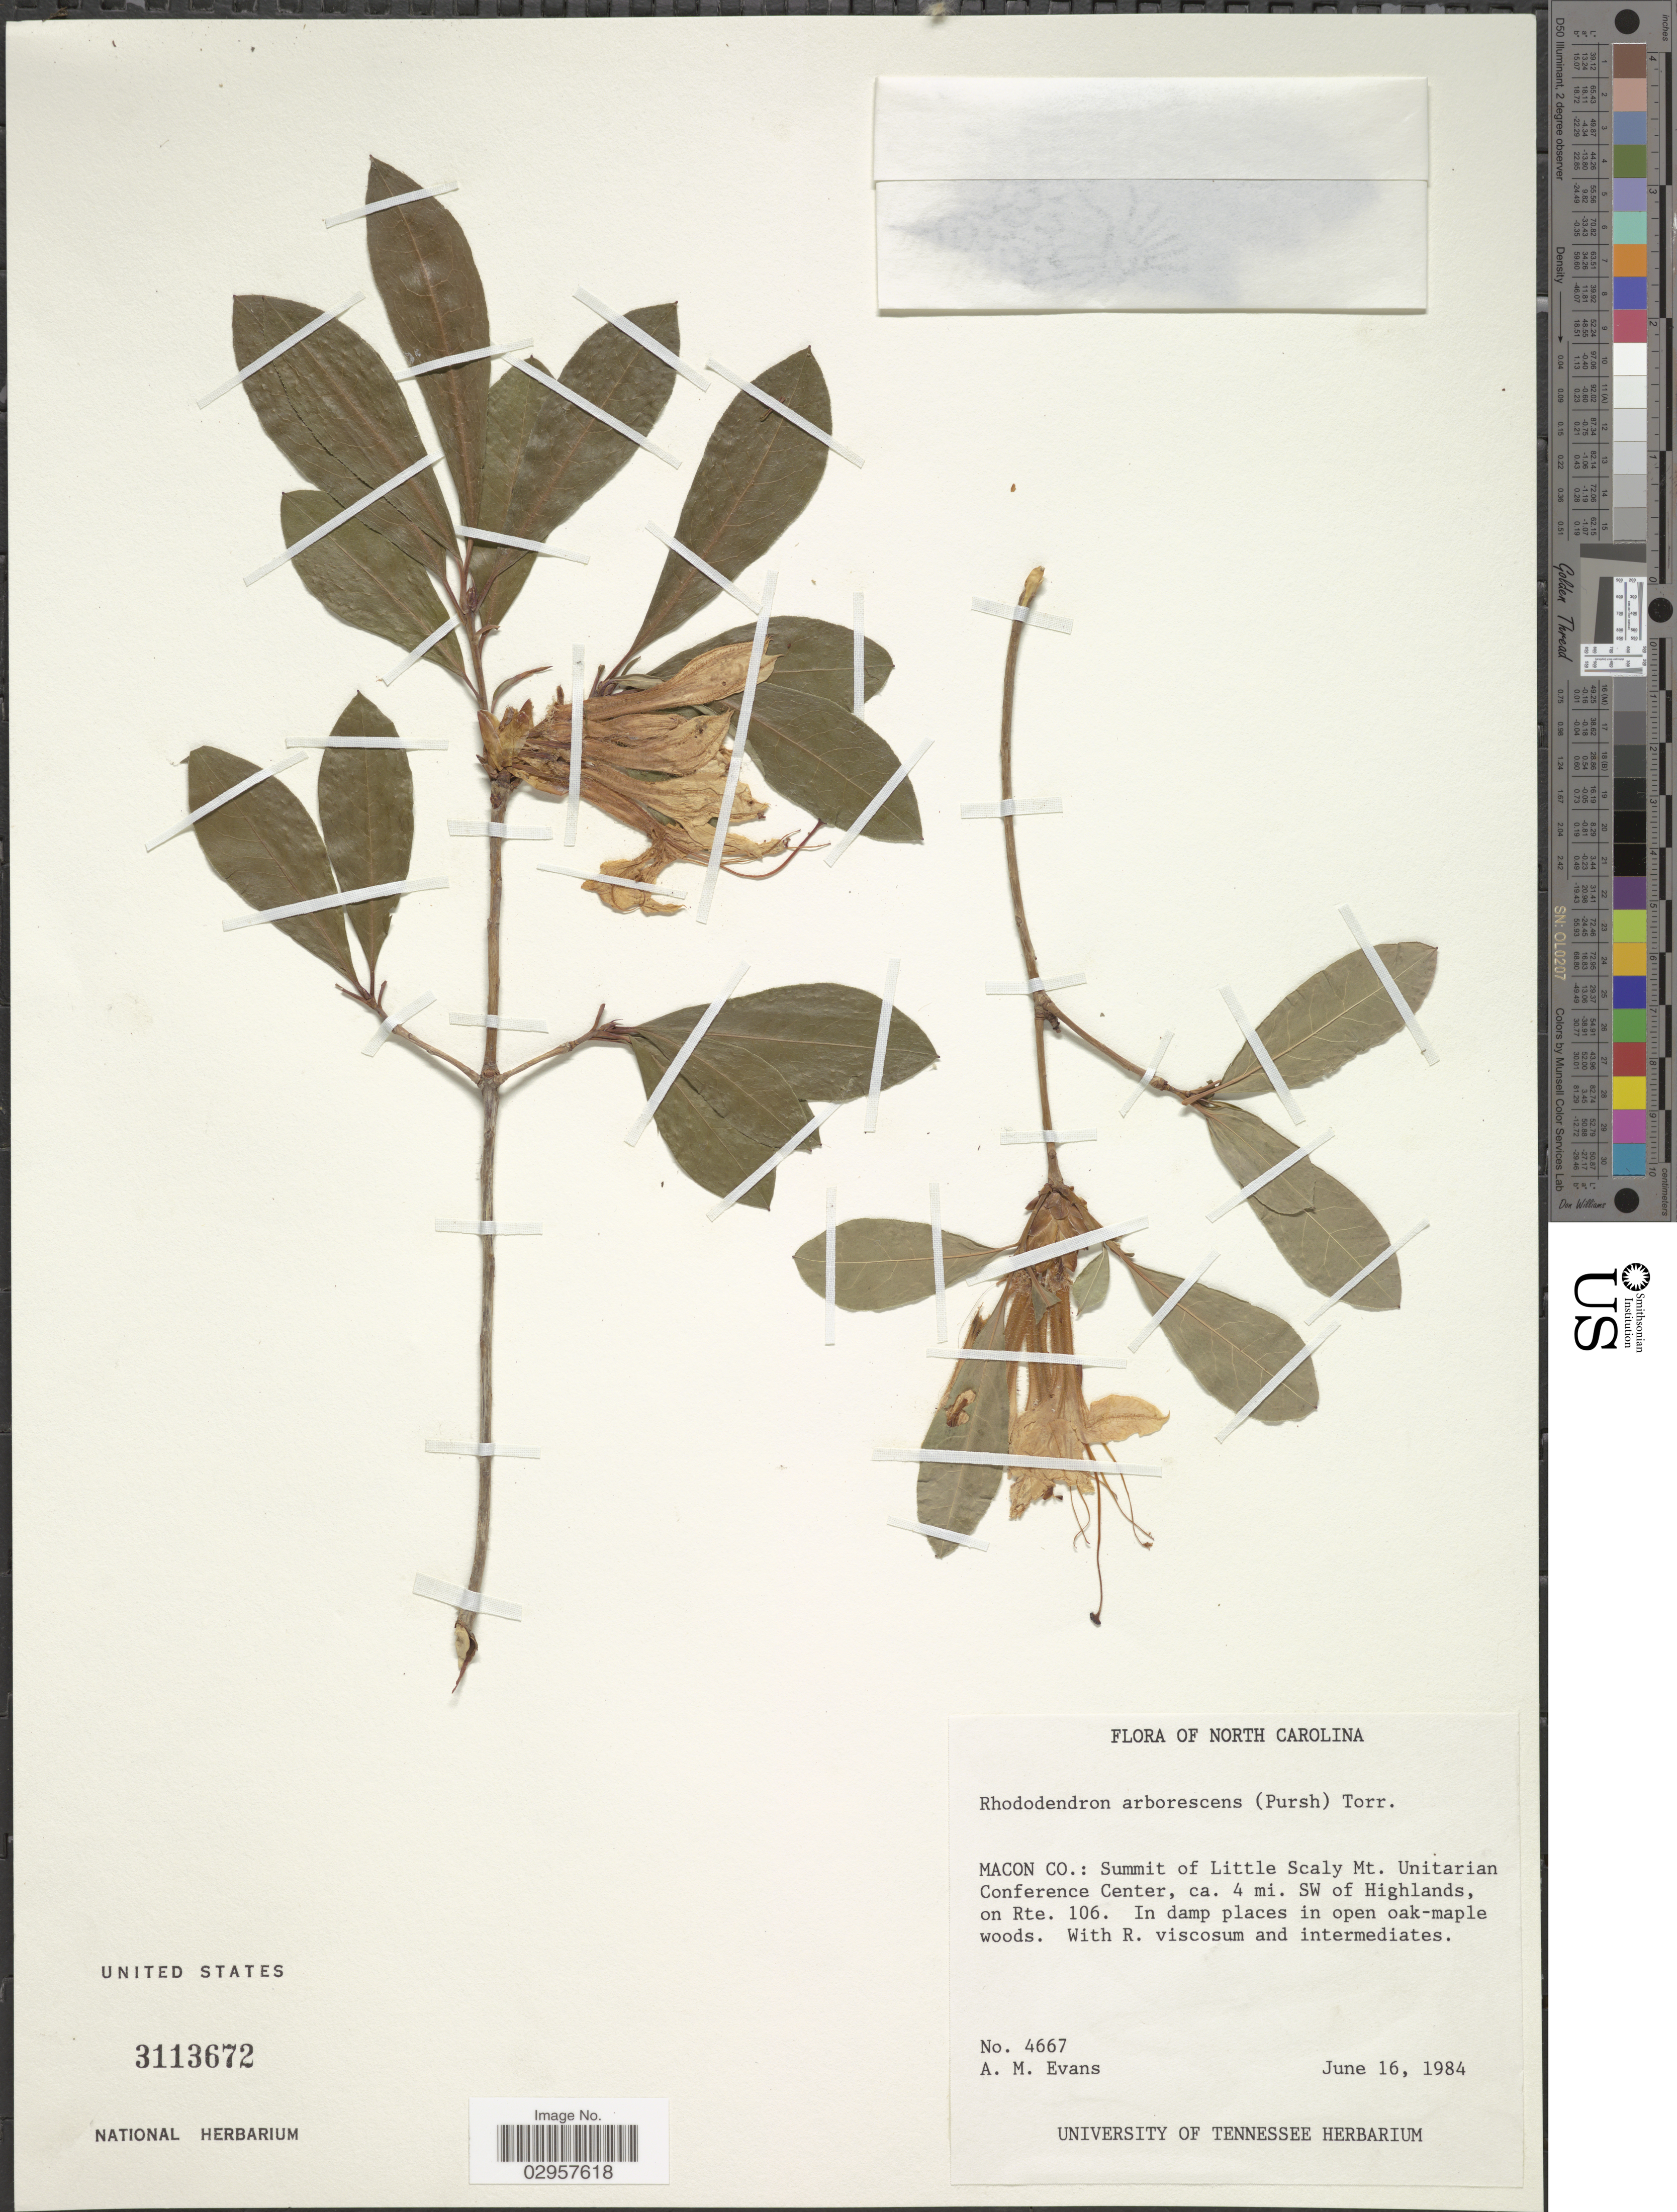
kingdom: Plantae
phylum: Tracheophyta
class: Magnoliopsida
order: Ericales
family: Ericaceae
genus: Rhododendron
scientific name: Rhododendron arborescens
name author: (Pursh) Torr.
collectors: A. M. Evans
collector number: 4667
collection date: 1984-06-16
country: United States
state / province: North Carolina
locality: Macon Co.: Summit of Little Scaly Mt. Unitarian Conference center, ca. 4 mi. SW of Highlands, on Rte. 106.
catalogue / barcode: US 3113672